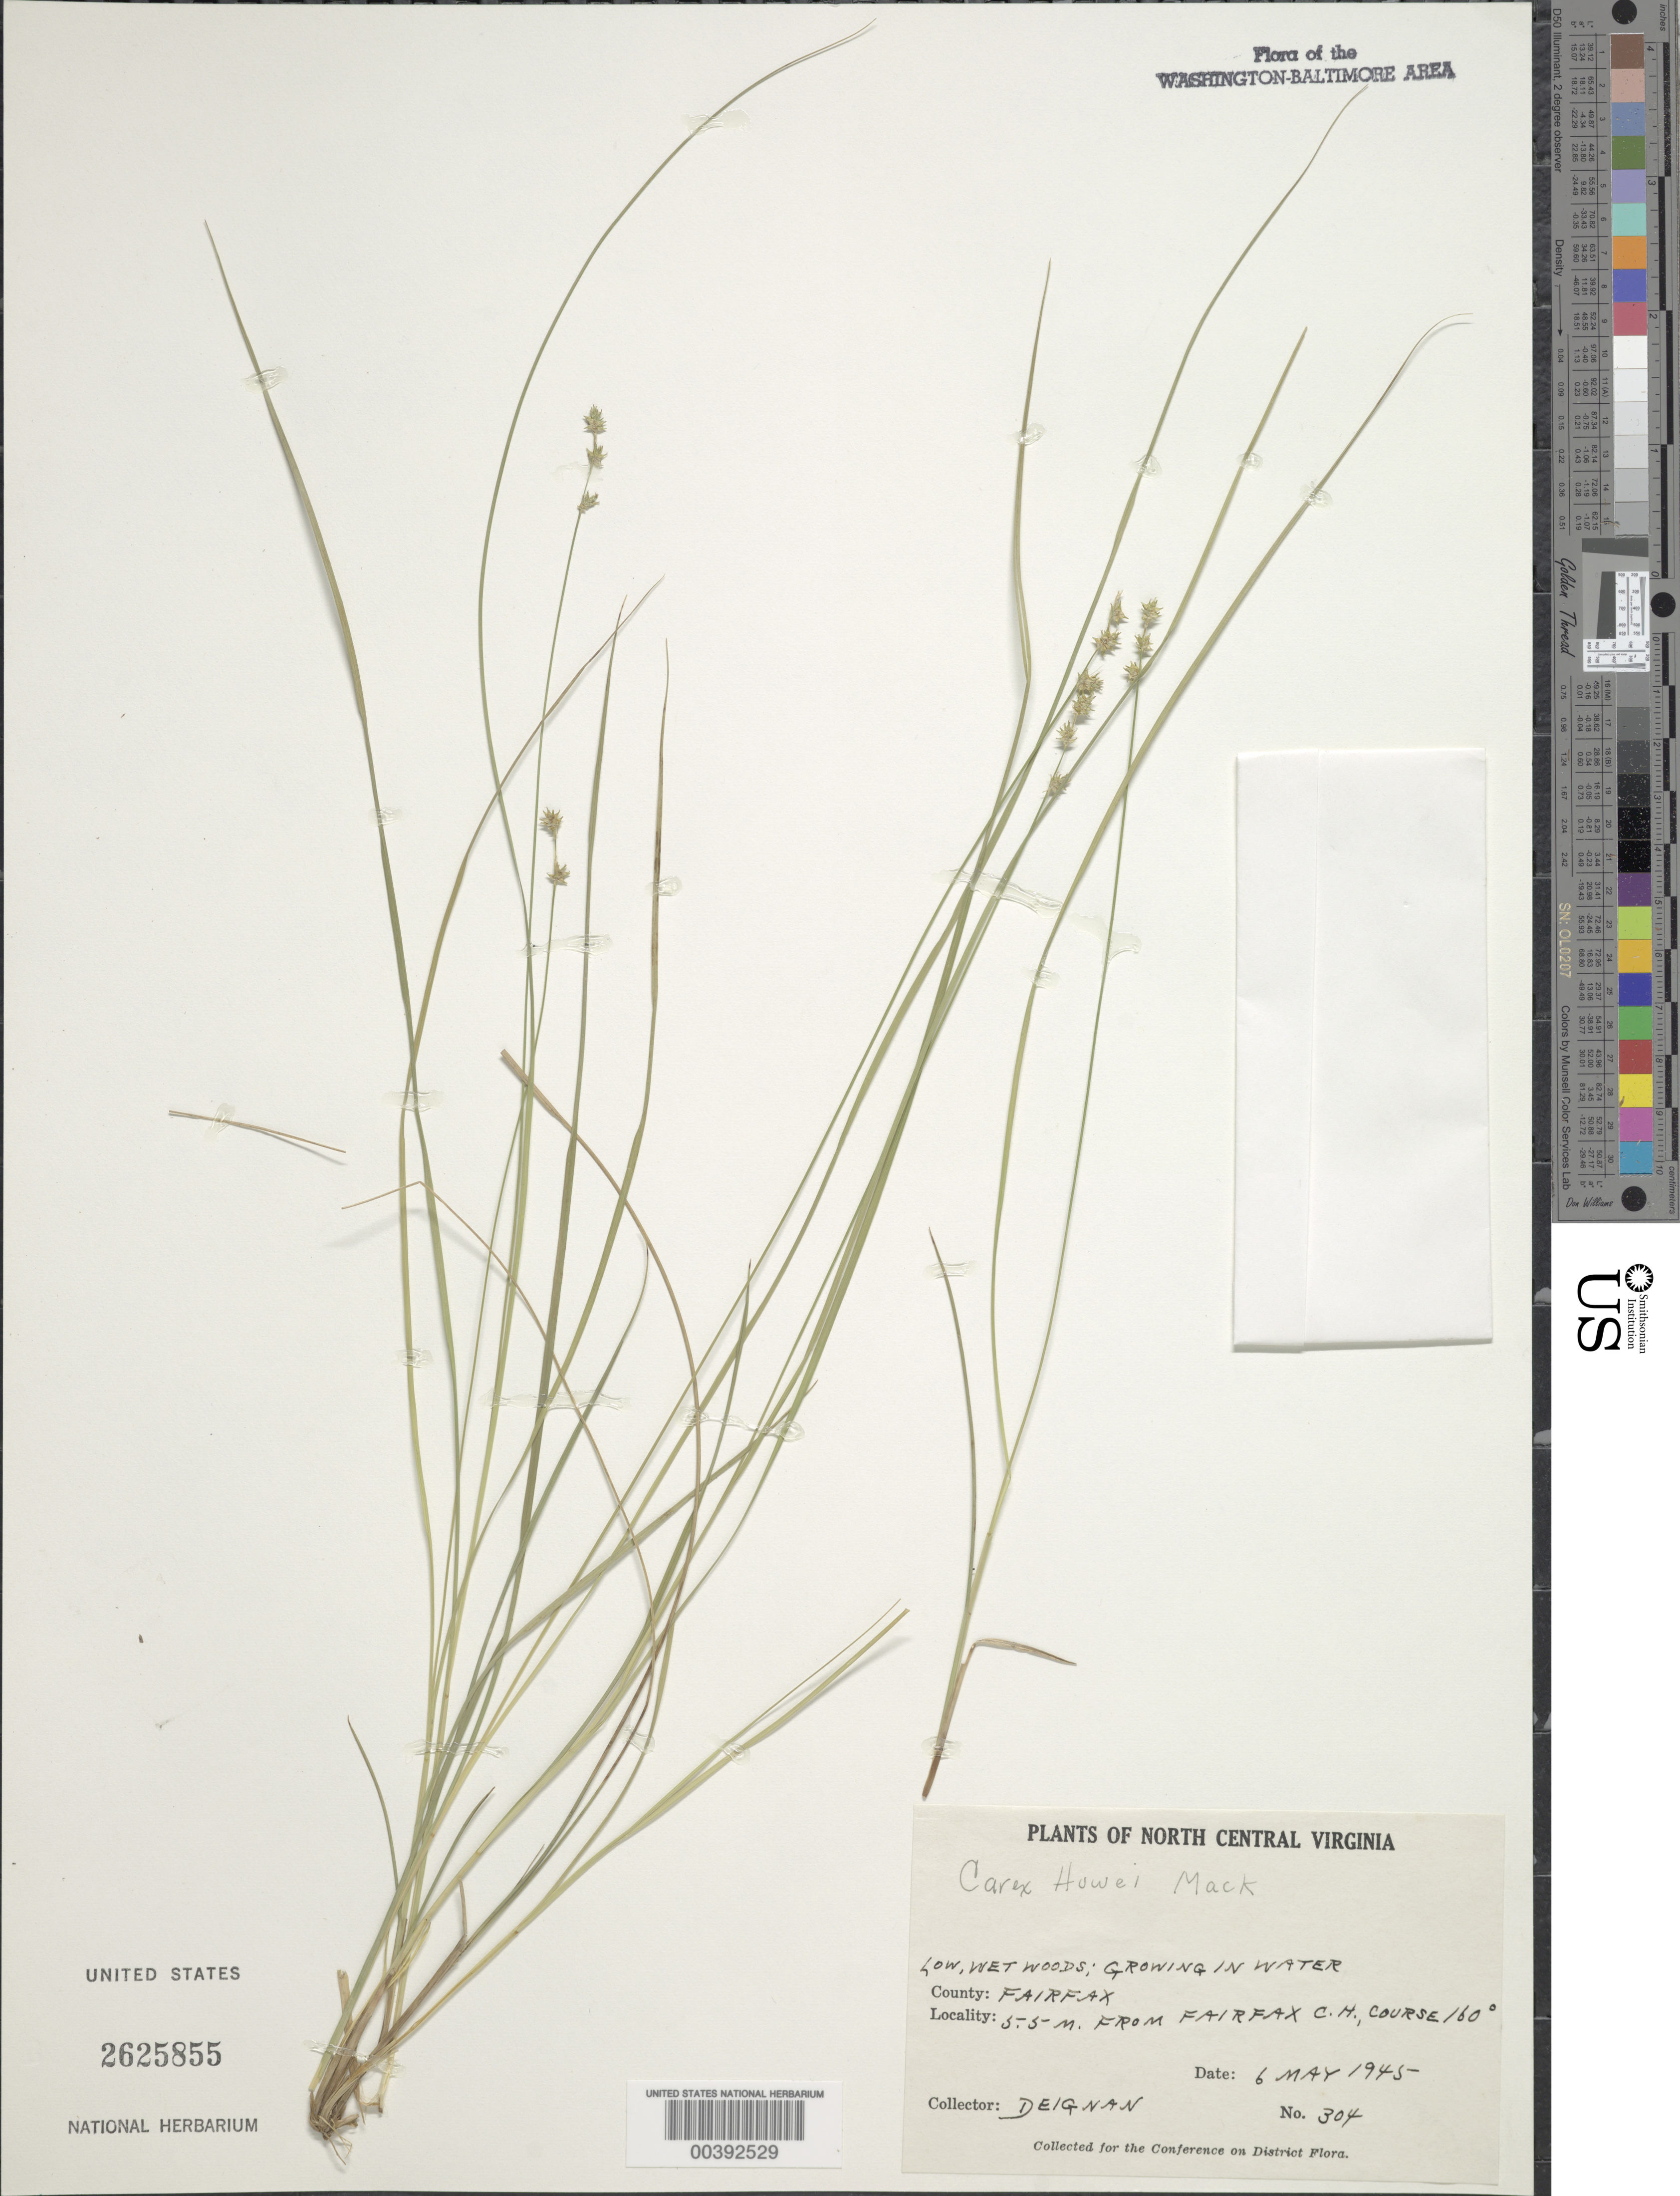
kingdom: Plantae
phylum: Tracheophyta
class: Liliopsida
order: Poales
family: Cyperaceae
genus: Carex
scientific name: Carex howei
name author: Mack.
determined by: Strong, Mark T., (BOT), Smithsonian Institution - National Museum of Natural History (UNITED STATES)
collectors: H. Deignan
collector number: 304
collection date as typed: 06 May 1945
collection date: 1945-05-06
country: United States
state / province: Virginia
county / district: Fairfax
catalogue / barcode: US 2625855